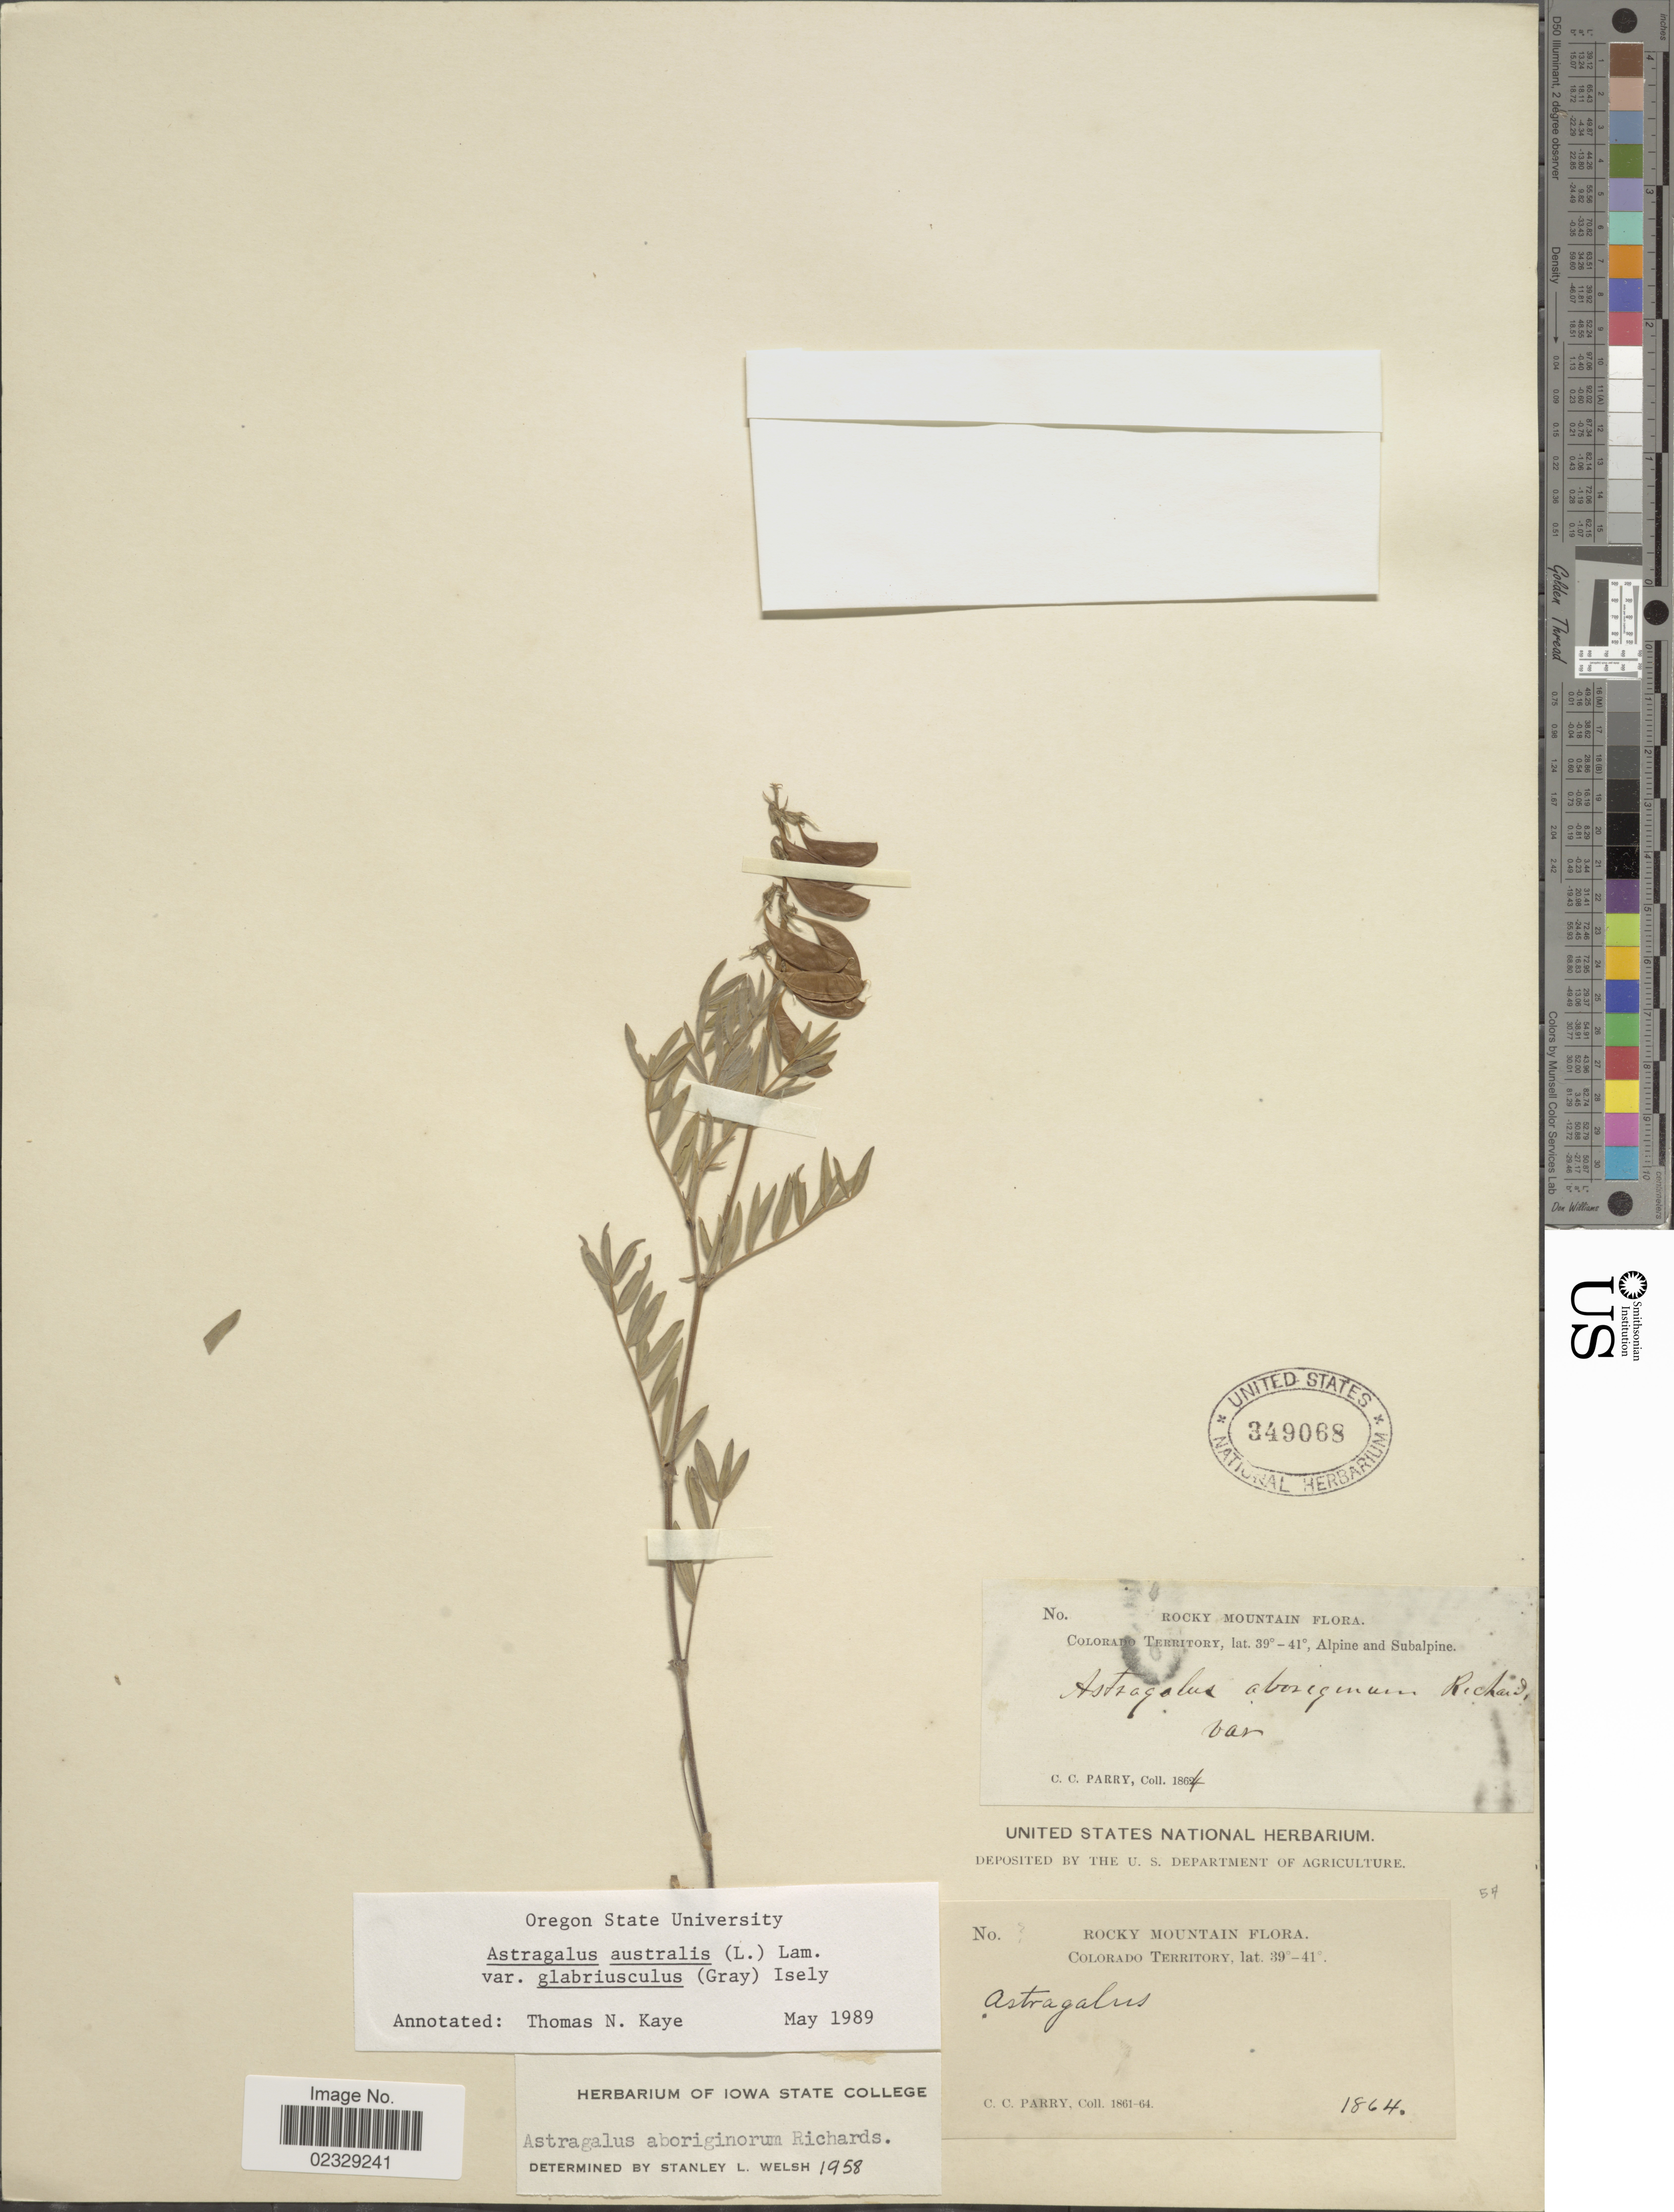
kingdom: Plantae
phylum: Tracheophyta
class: Magnoliopsida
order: Fabales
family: Fabaceae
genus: Astragalus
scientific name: Astragalus australis var. glabriusculus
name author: (Hook.) Isley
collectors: C. C. Parry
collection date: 1864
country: United States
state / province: Colorado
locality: Rocky Mountain, Alpine and Subalpine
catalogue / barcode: US 349068